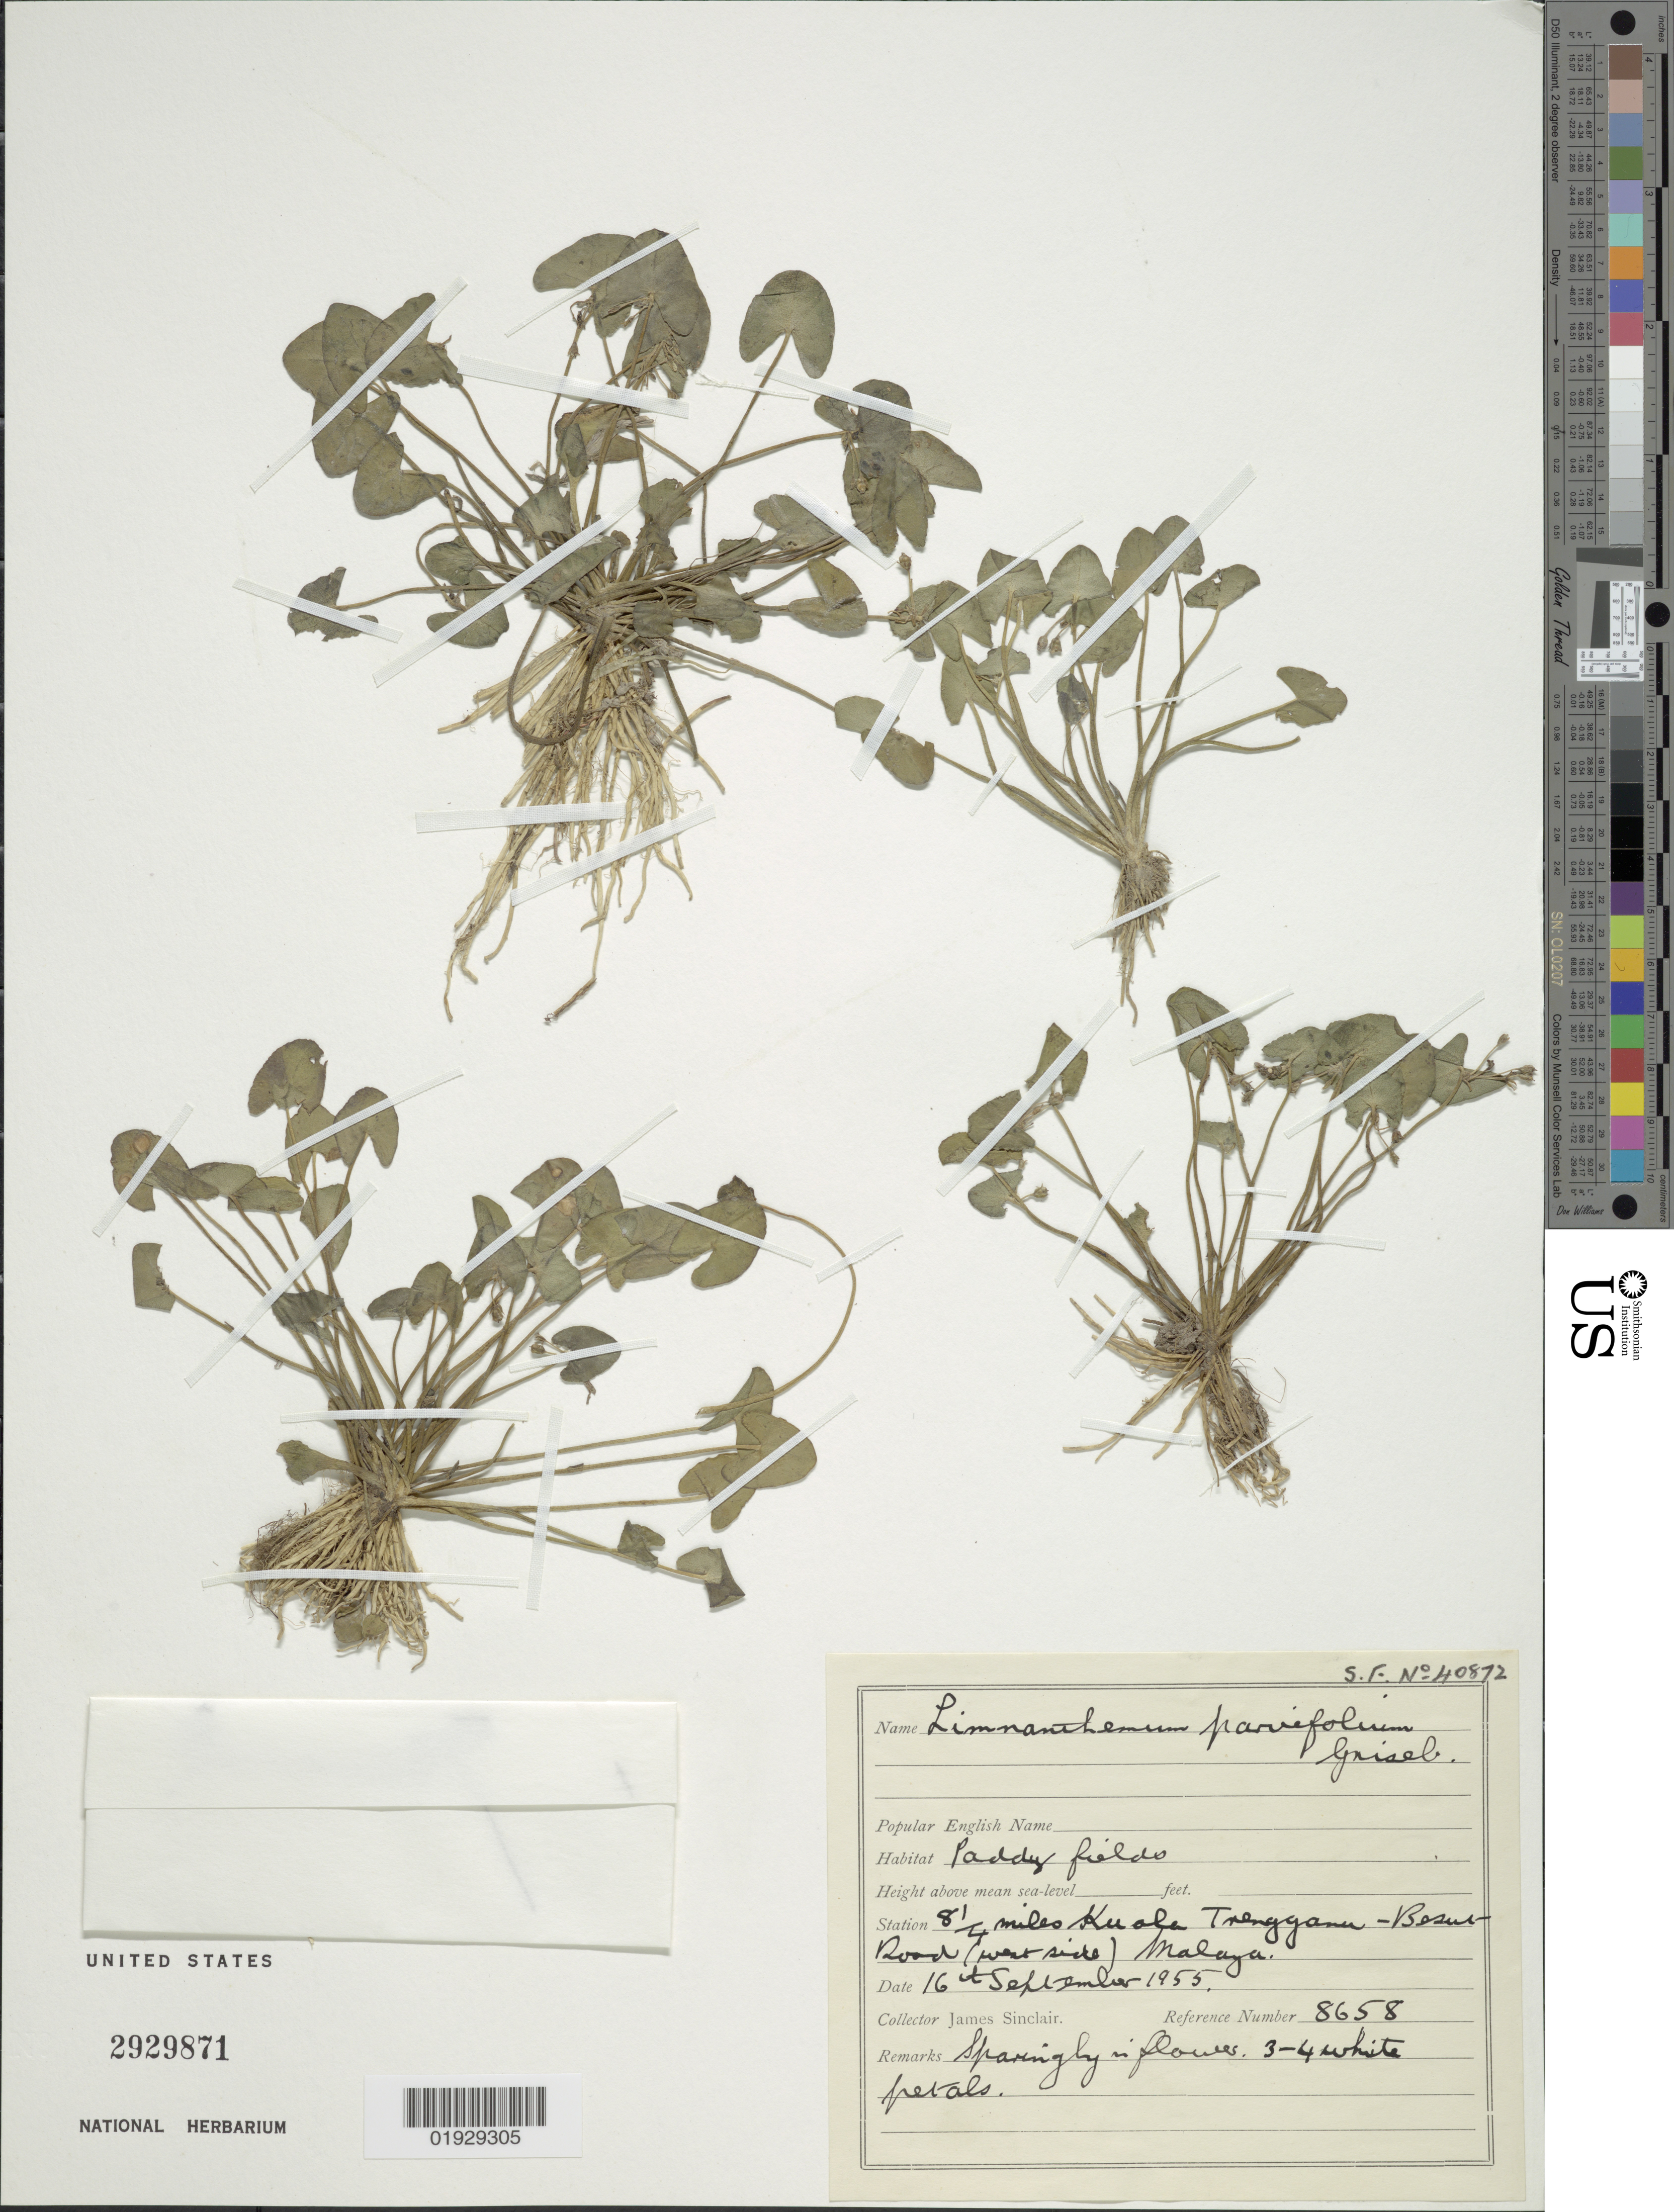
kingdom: Plantae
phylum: Tracheophyta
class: Magnoliopsida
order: Asterales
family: Menyanthaceae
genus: Nymphoides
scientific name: Nymphoides parviflora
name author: (G. Don in Wall.) Tippery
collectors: J. Sinclair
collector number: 8658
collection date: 1955-09-16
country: Malaysia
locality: Station 8¼ miles Kuala Trenggana-Besut Road (west side) Malaya.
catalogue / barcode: US 2929871